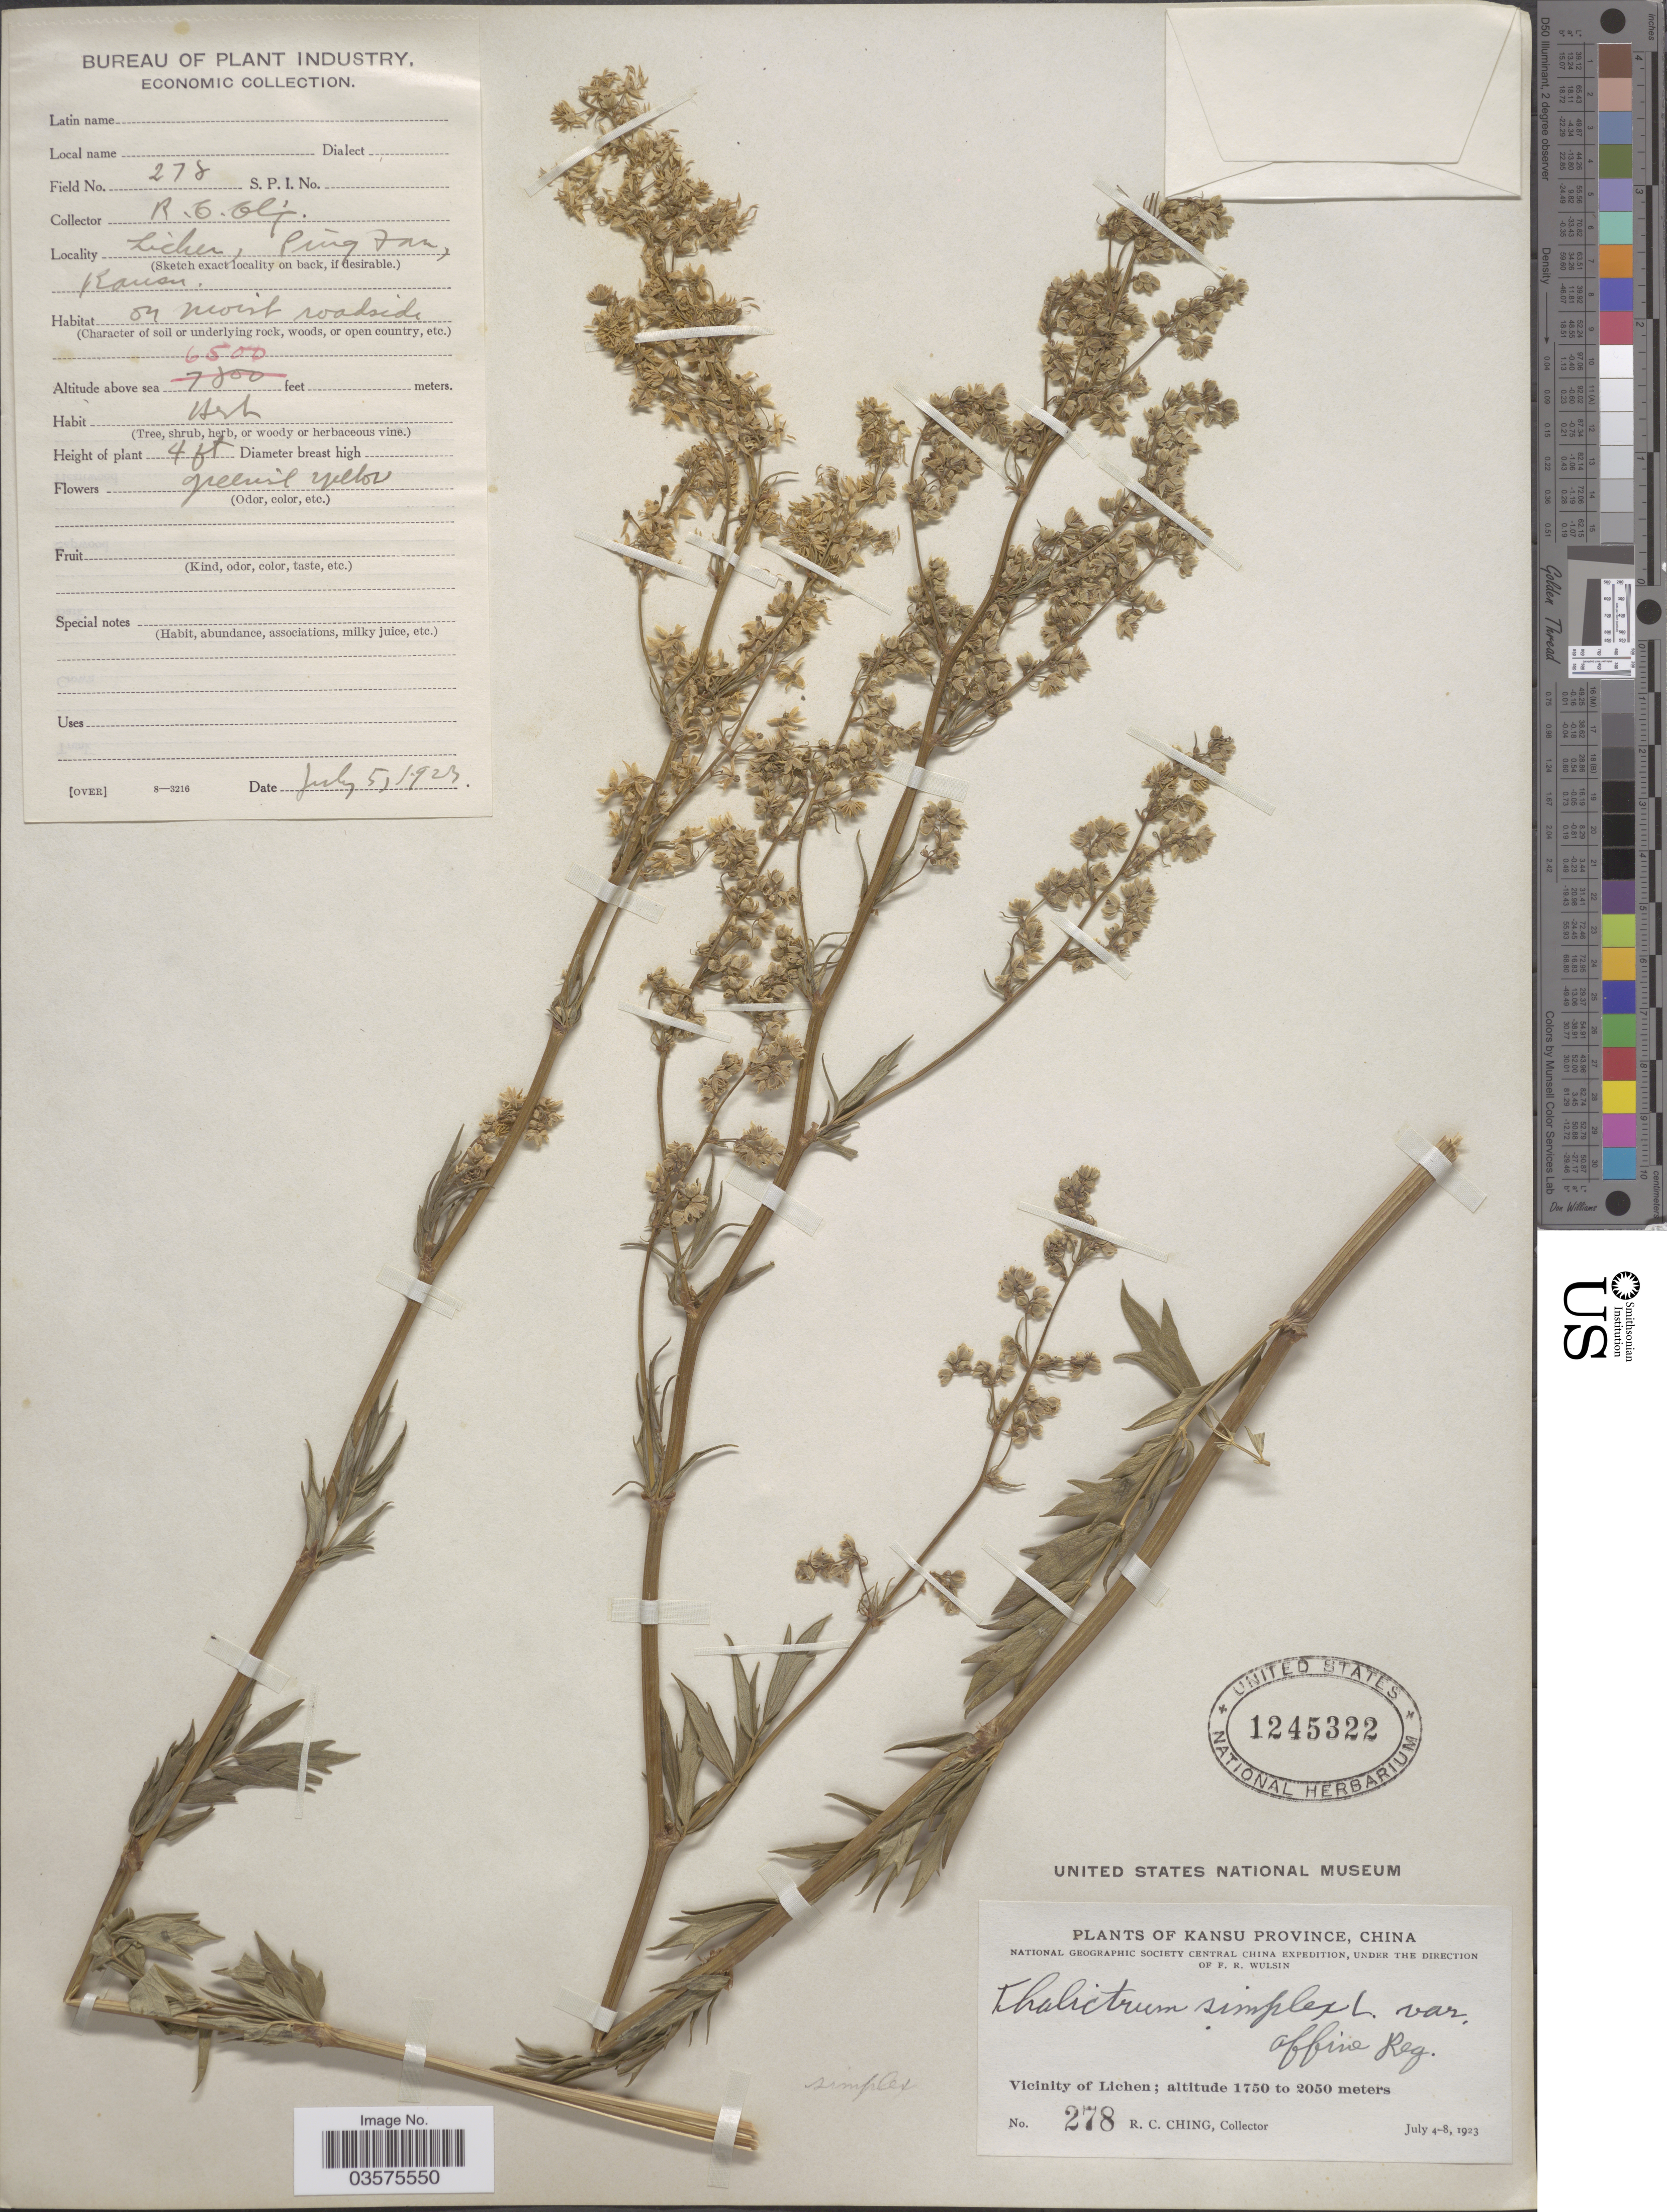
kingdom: Plantae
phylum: Tracheophyta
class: Magnoliopsida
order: Ranunculales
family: Ranunculaceae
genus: Thalictrum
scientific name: Thalictrum simplex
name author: L.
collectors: R. C. Ching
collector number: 278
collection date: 1923-07-05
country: China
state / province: Gansu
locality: Kansu Province. Vicinity of Lichen. Ping fan.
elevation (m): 1981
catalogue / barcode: US 1245322